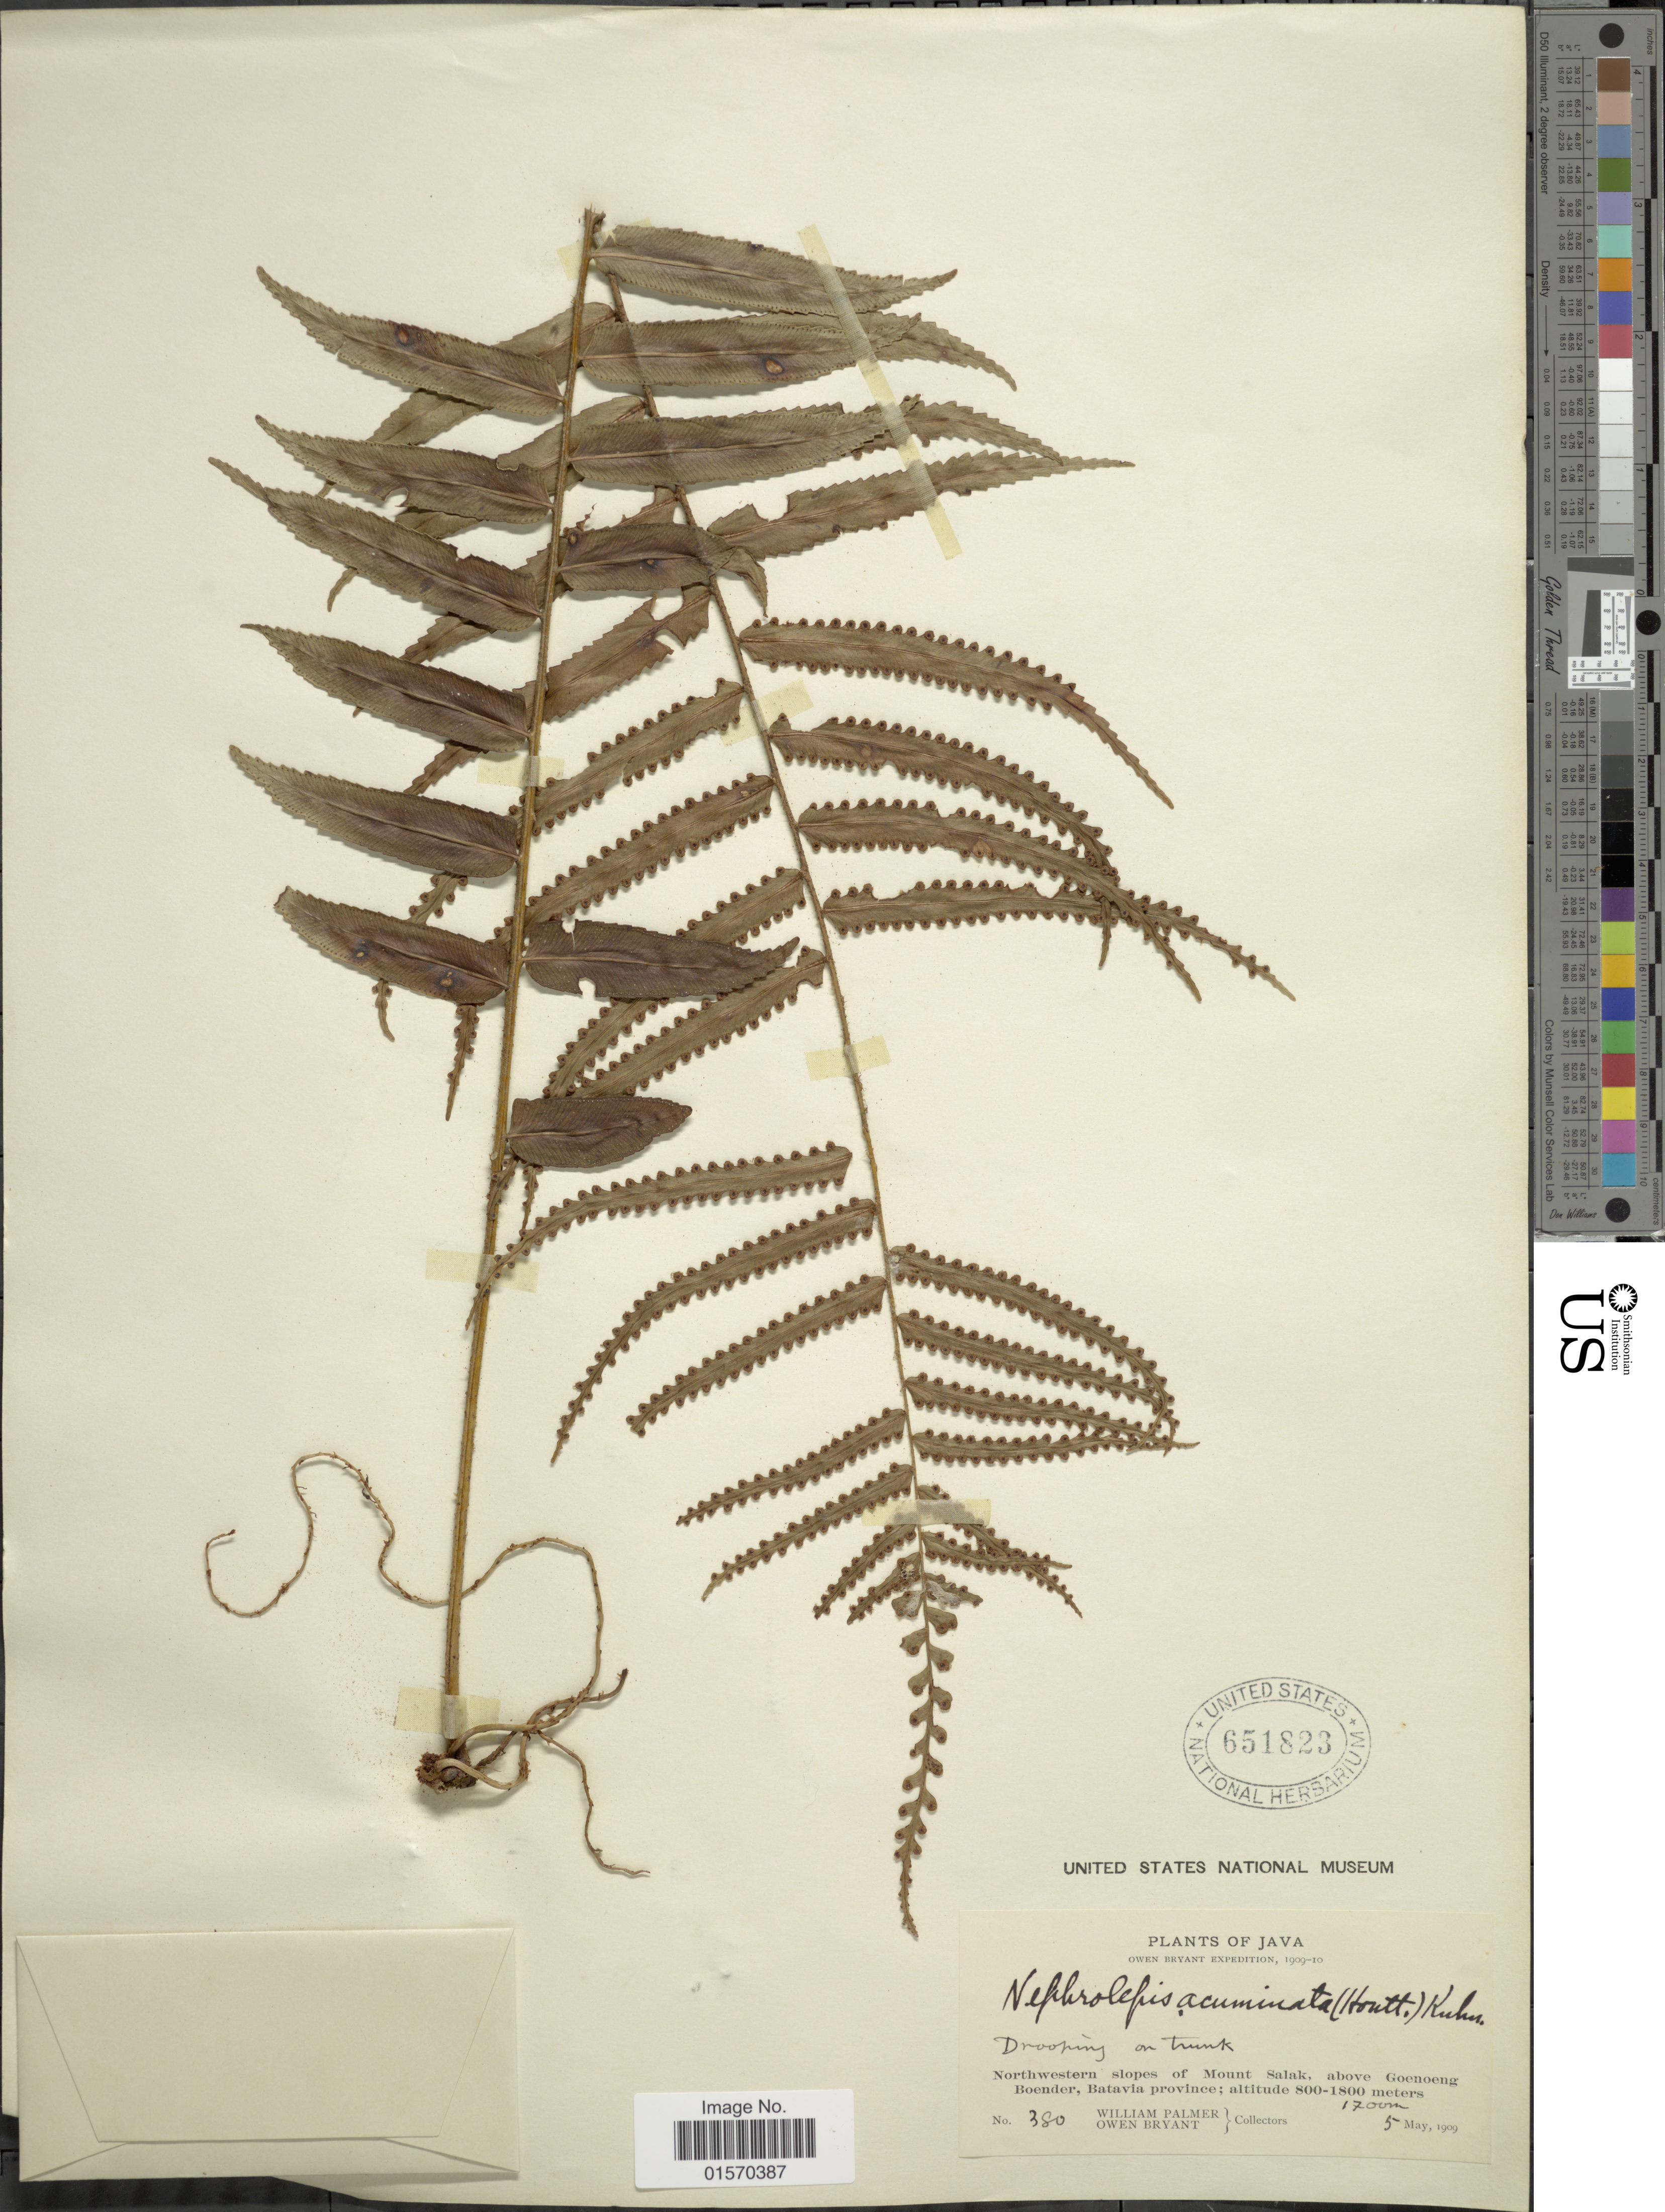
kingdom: Plantae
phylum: Tracheophyta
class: Polypodiopsida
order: Polypodiales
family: Nephrolepidaceae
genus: Nephrolepis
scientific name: Nephrolepis acuminata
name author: (Houtt.) Kuhn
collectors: W. Palmer & O. Bryant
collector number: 380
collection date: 1909-05-05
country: Indonesia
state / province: Java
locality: Northwestern slopes of Mount Salak, above Goenoeng Boender, Batavia province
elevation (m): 1700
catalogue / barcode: US 651823